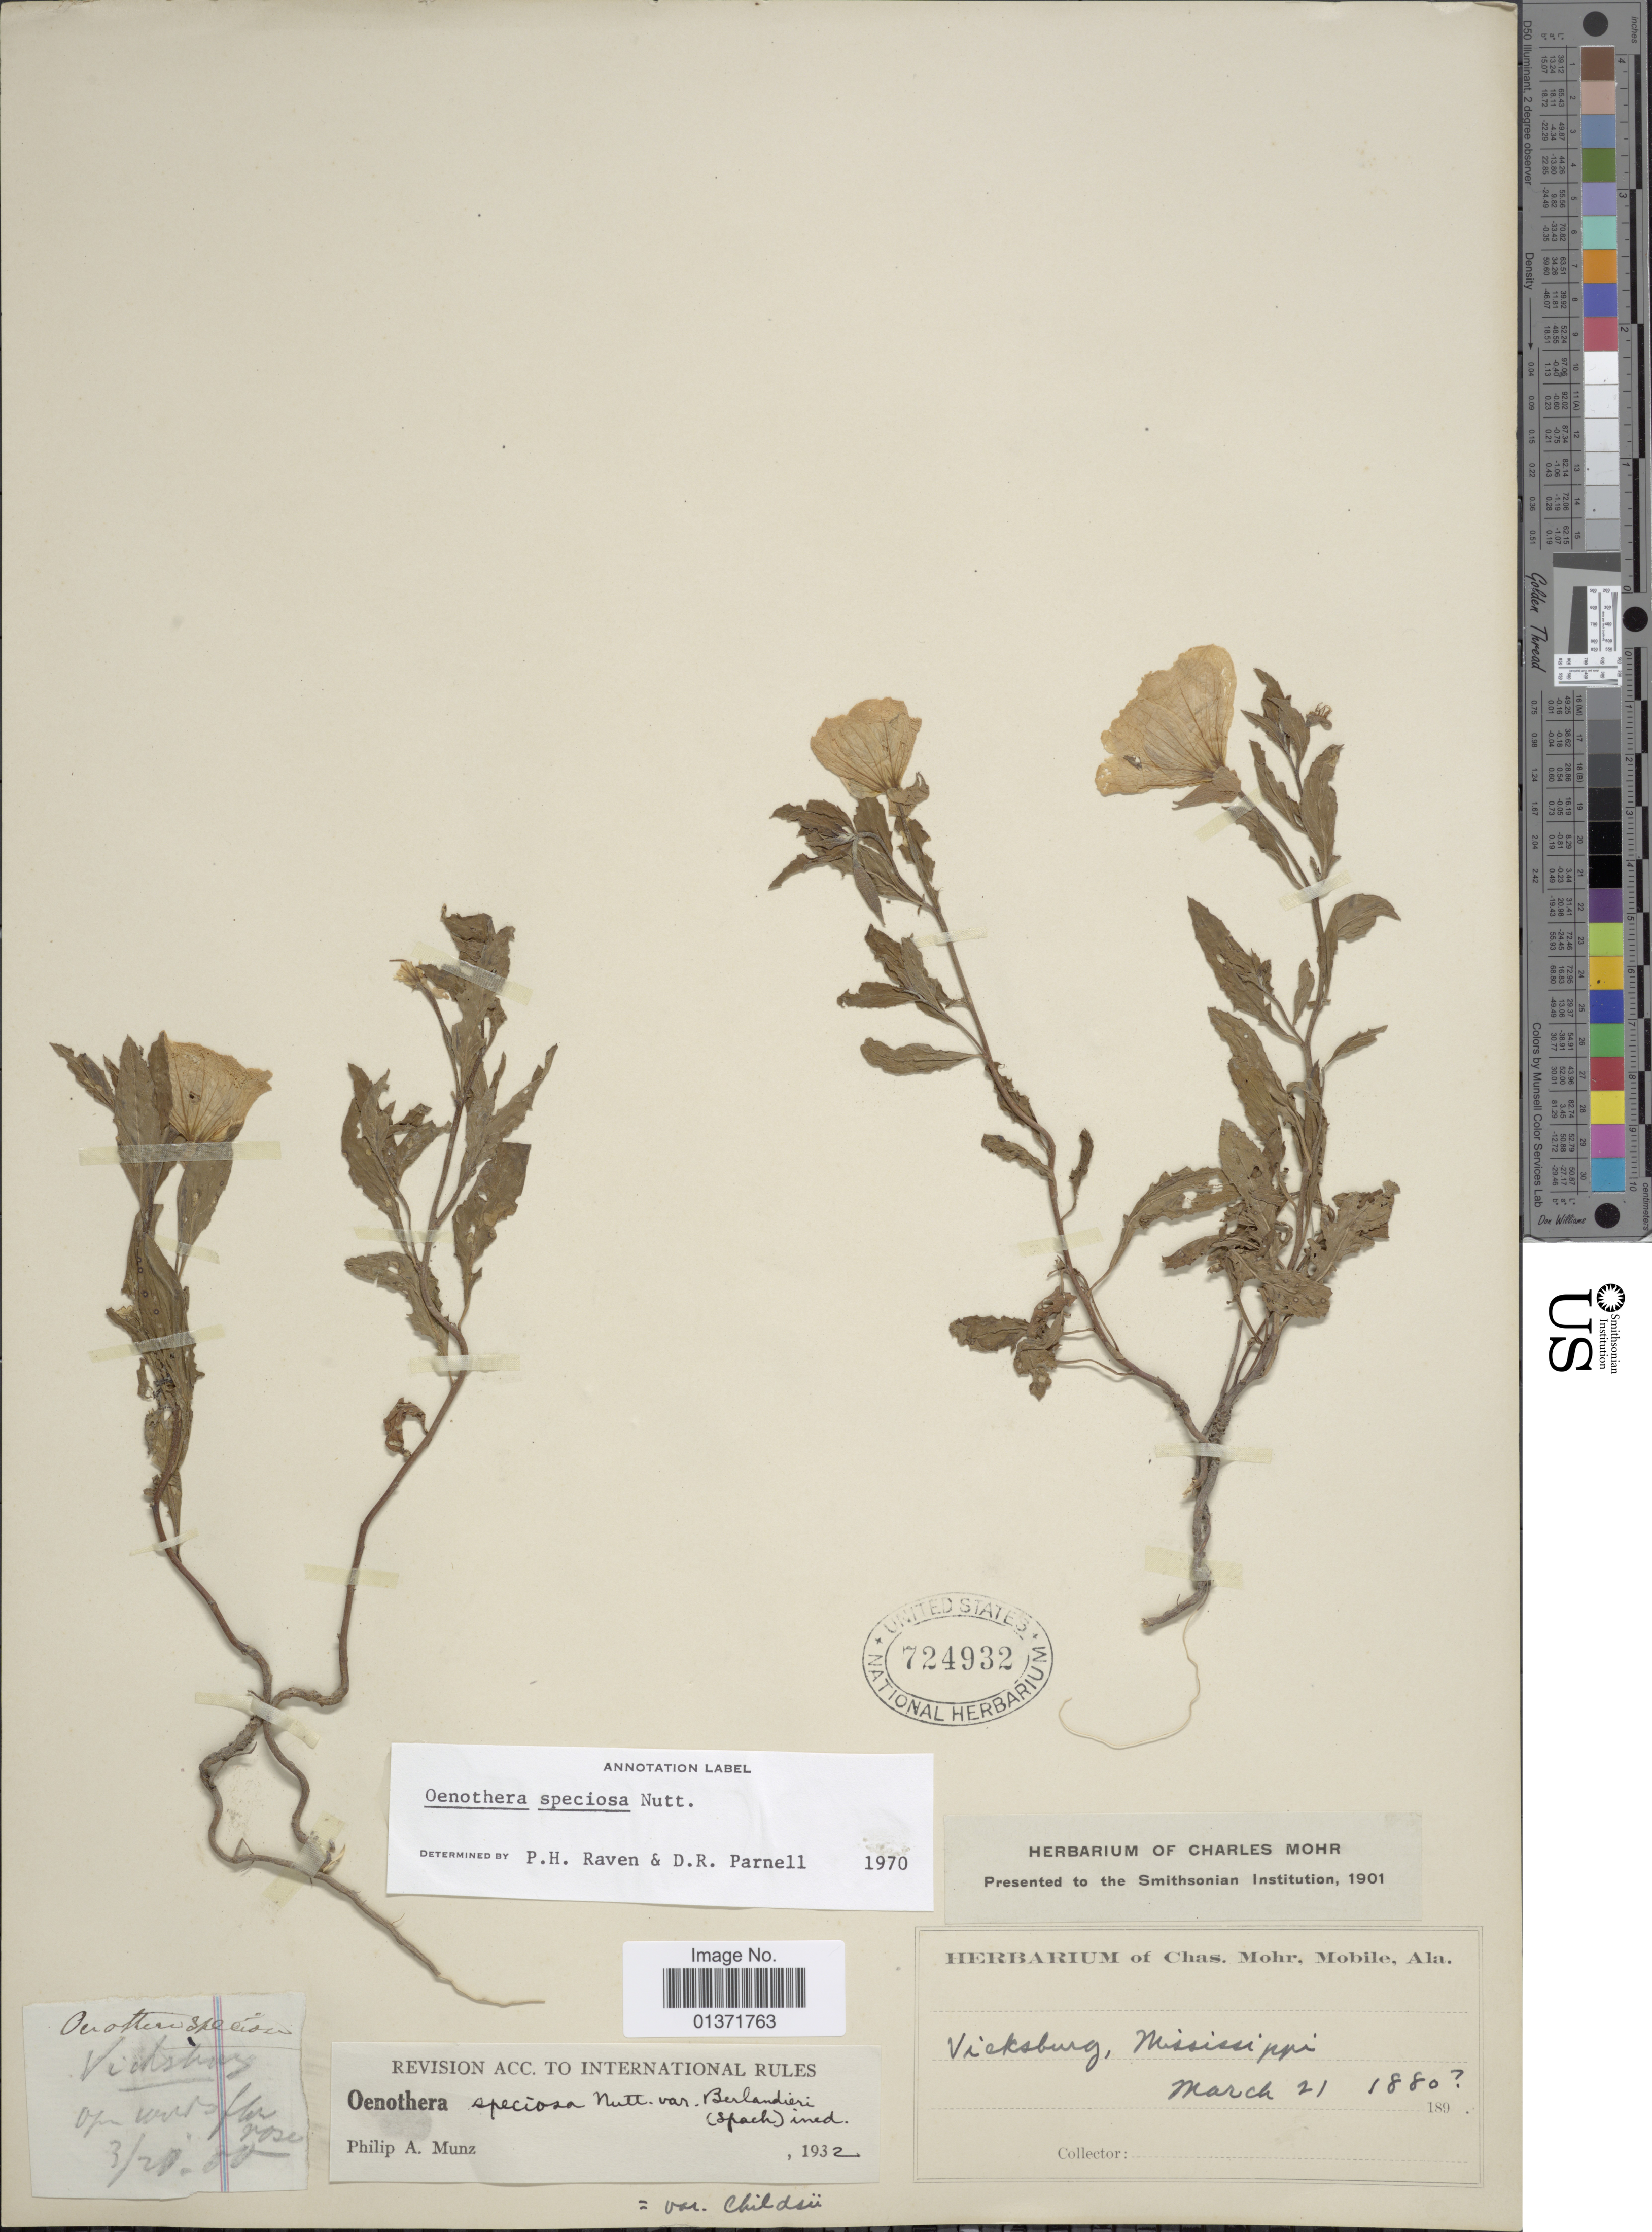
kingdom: Plantae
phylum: Tracheophyta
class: Magnoliopsida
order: Myrtales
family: Onagraceae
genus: Oenothera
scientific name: Oenothera speciosa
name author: Nutt.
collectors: C. T. Mohr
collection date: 1880-03-21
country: United States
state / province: Mississippi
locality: Vicksburg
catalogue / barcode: US 724932